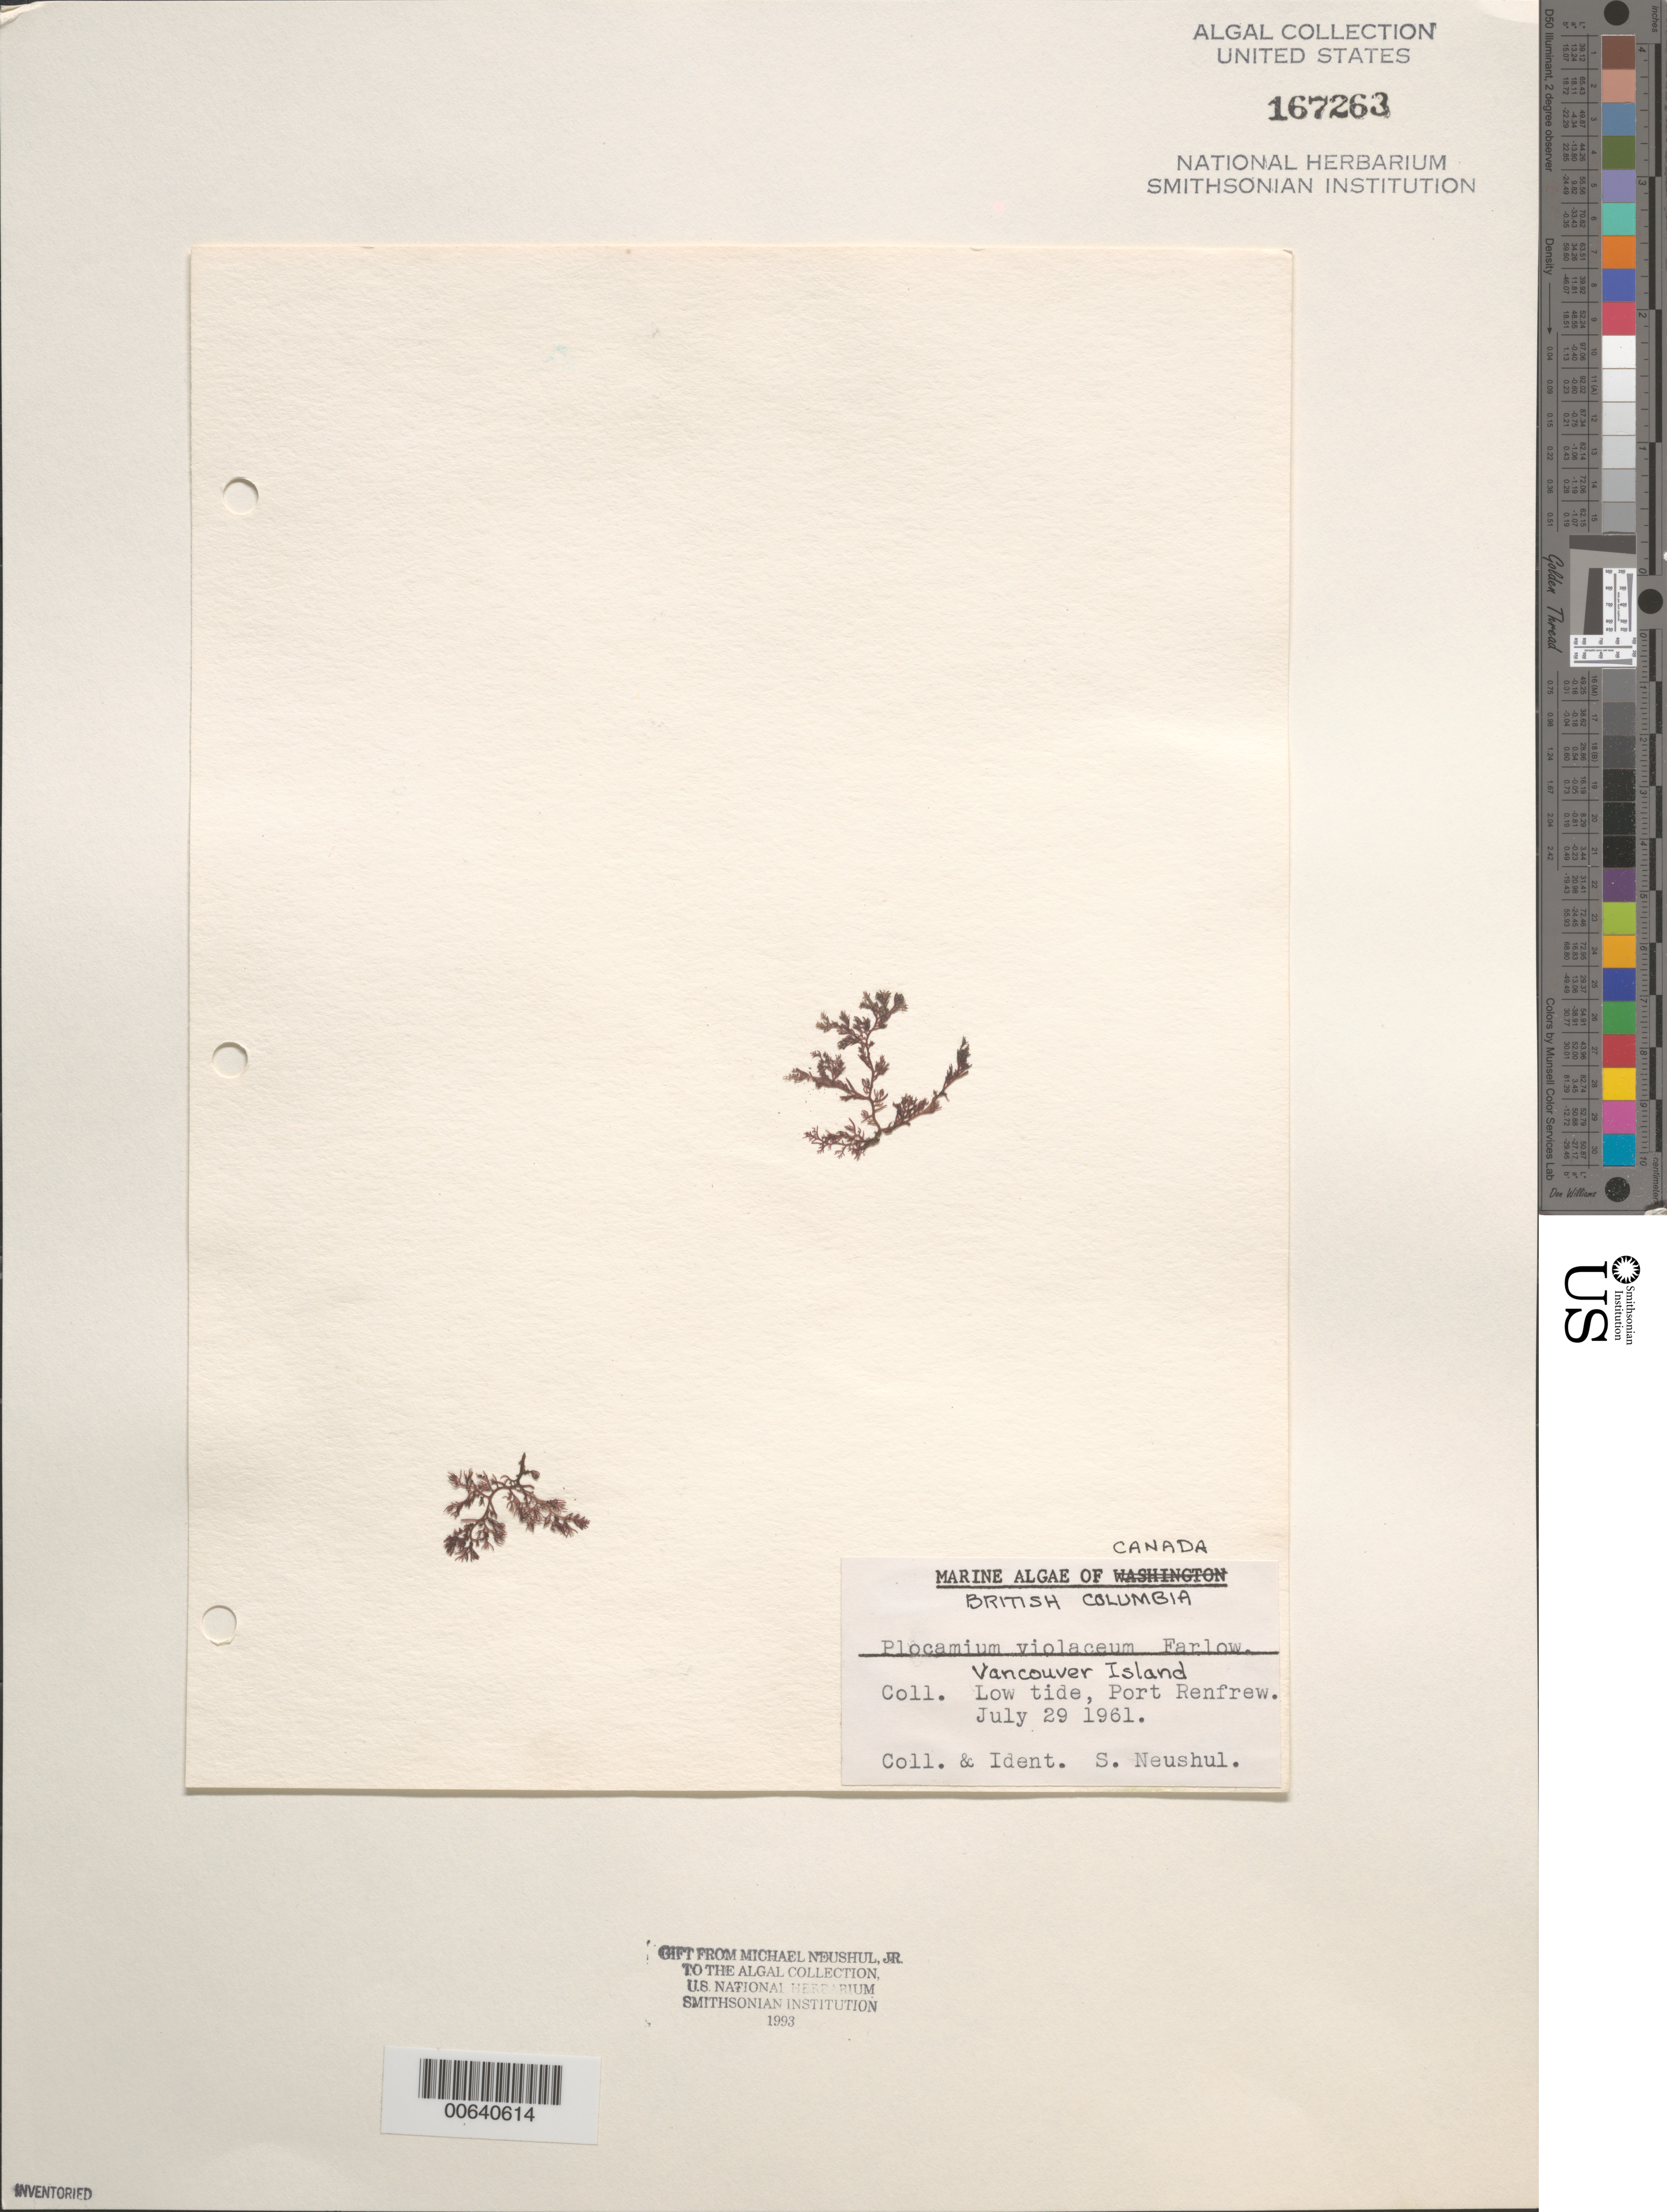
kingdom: Plantae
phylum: Rhodophyta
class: Florideophyceae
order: Plocamiales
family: Plocamiaceae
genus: Plocamium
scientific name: Plocamium violaceum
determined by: Neushul, S.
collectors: S. Neushul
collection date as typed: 29 Jul 1961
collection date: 1961-07-29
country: Canada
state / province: British Columbia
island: Vancouver Island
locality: Port Renfrew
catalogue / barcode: US 167263